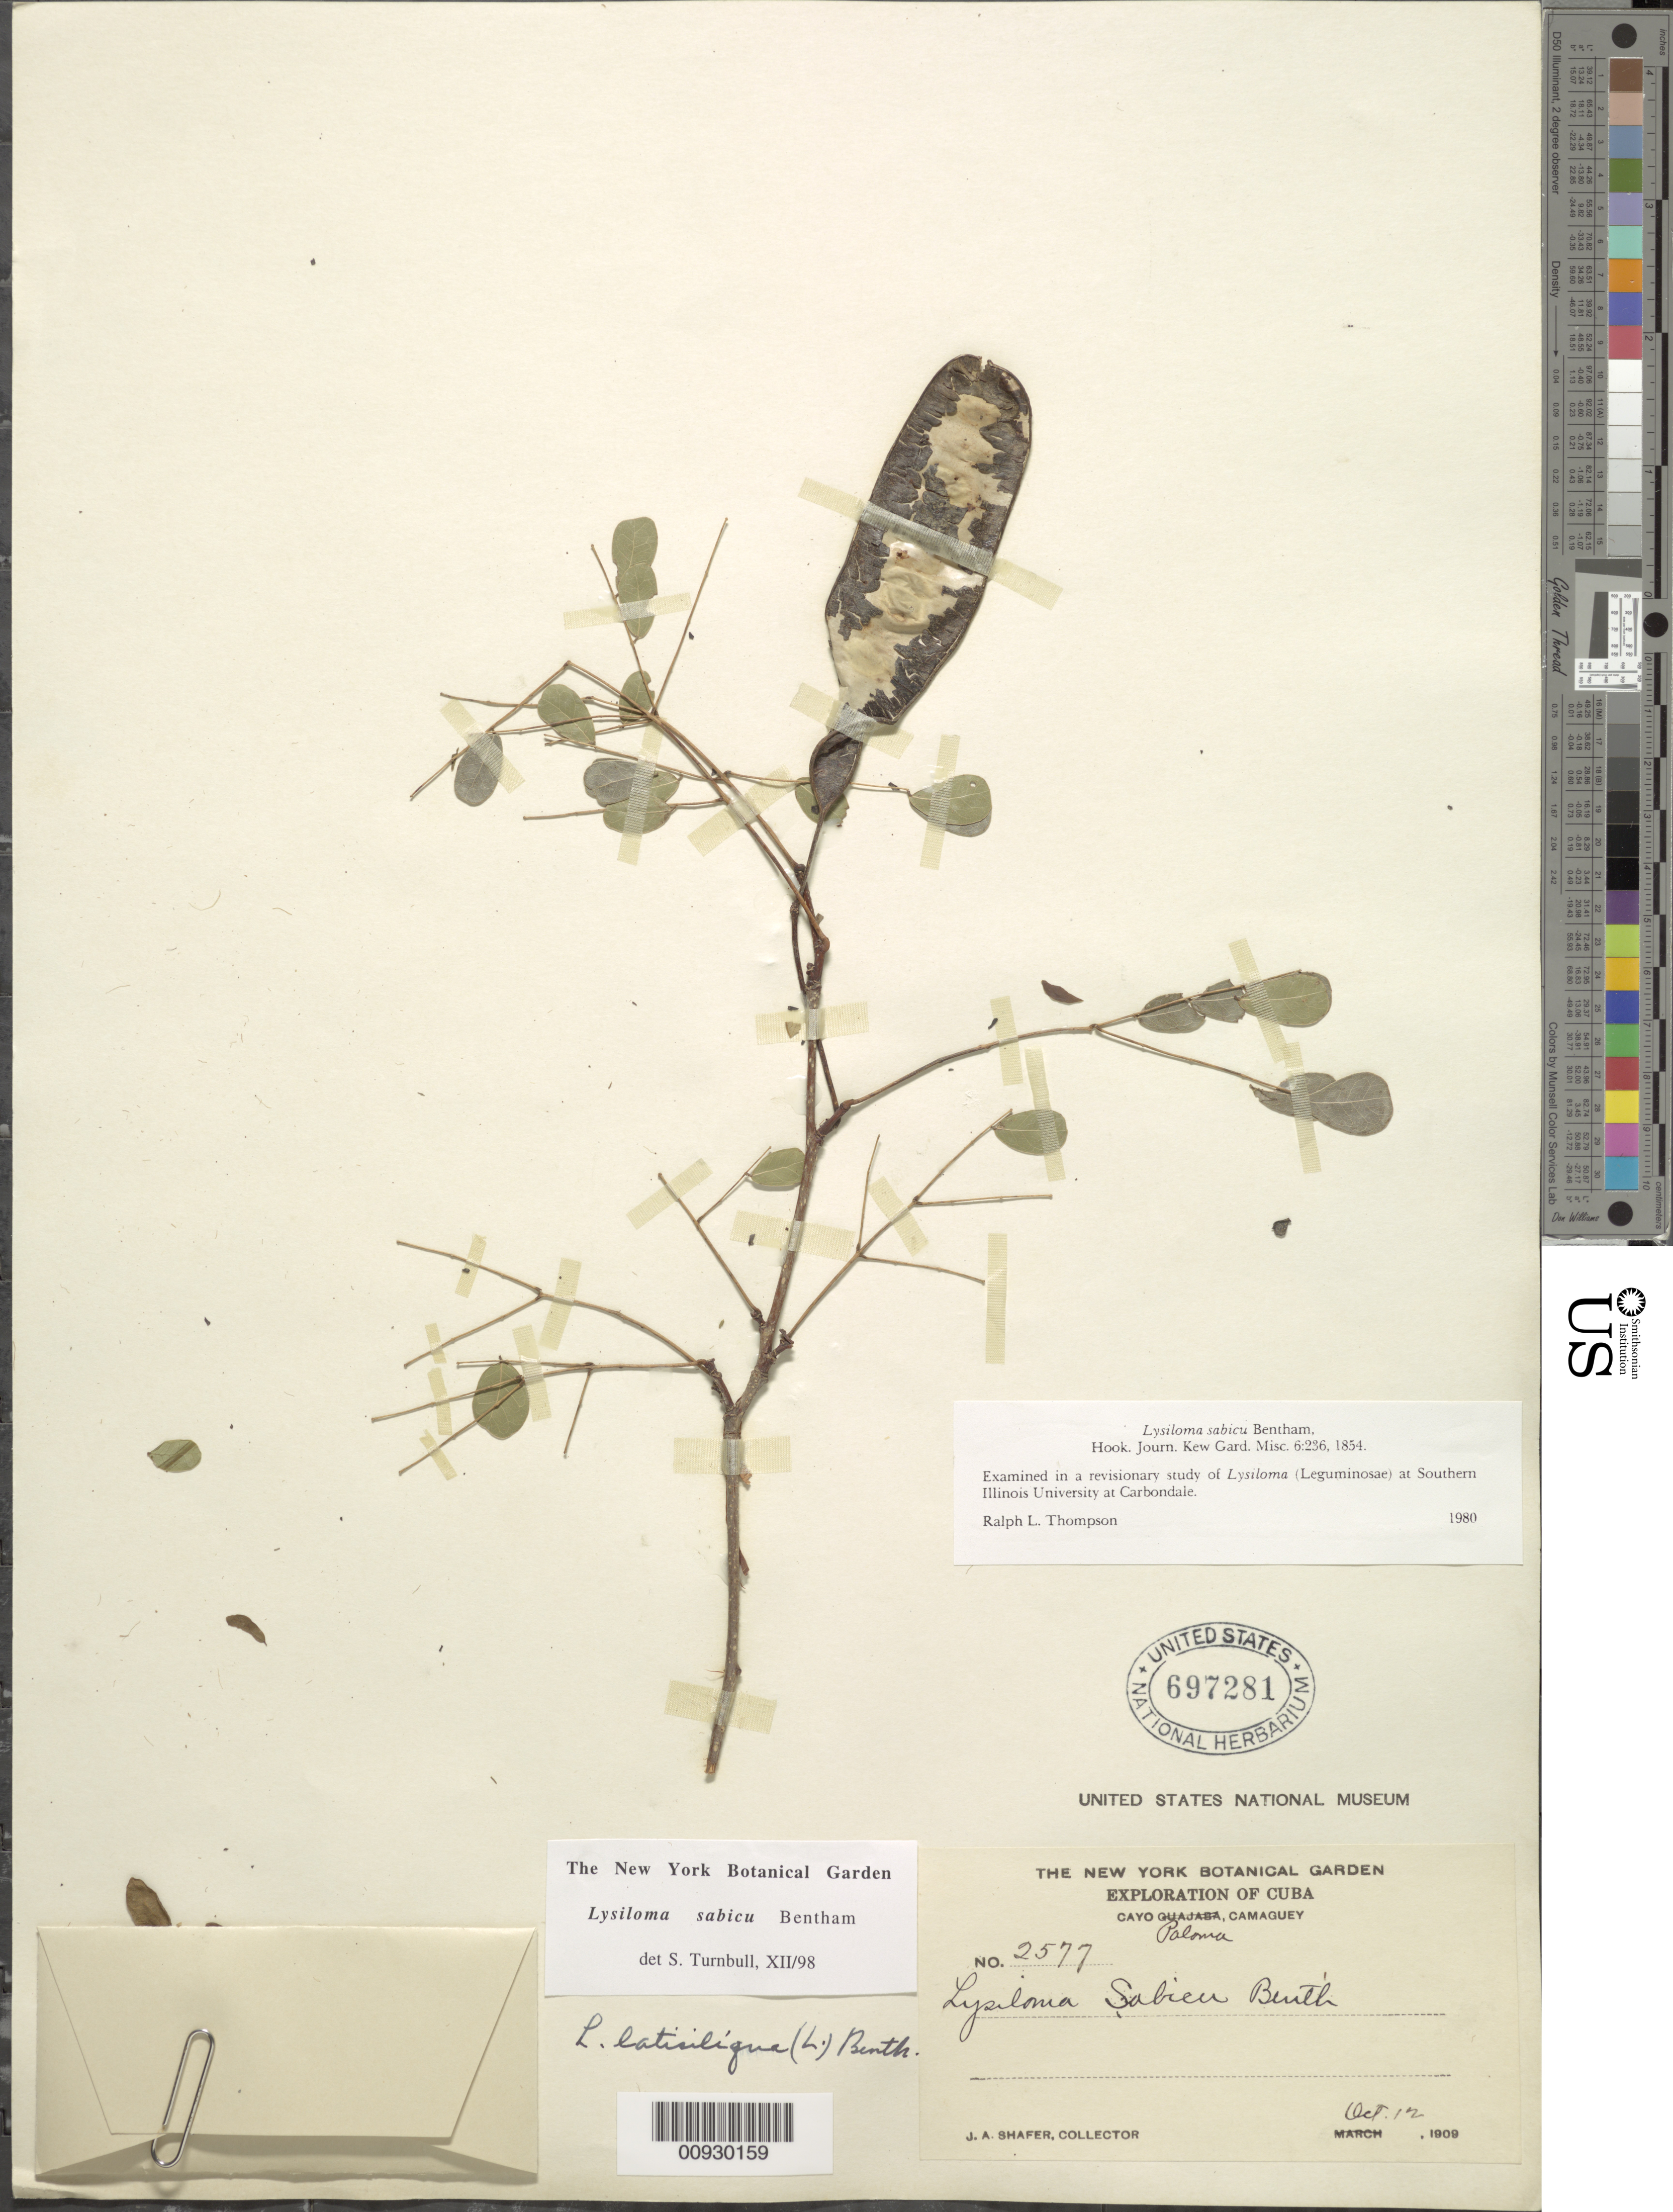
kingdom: Plantae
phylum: Tracheophyta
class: Magnoliopsida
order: Fabales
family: Fabaceae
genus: Lysiloma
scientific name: Lysiloma sabicu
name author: Benth.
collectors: J. A. Shafer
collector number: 2577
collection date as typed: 12 Oct 1909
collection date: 1909-10-12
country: Cuba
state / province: Camagüey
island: Cuba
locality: Cayo Paloma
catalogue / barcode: US 697281